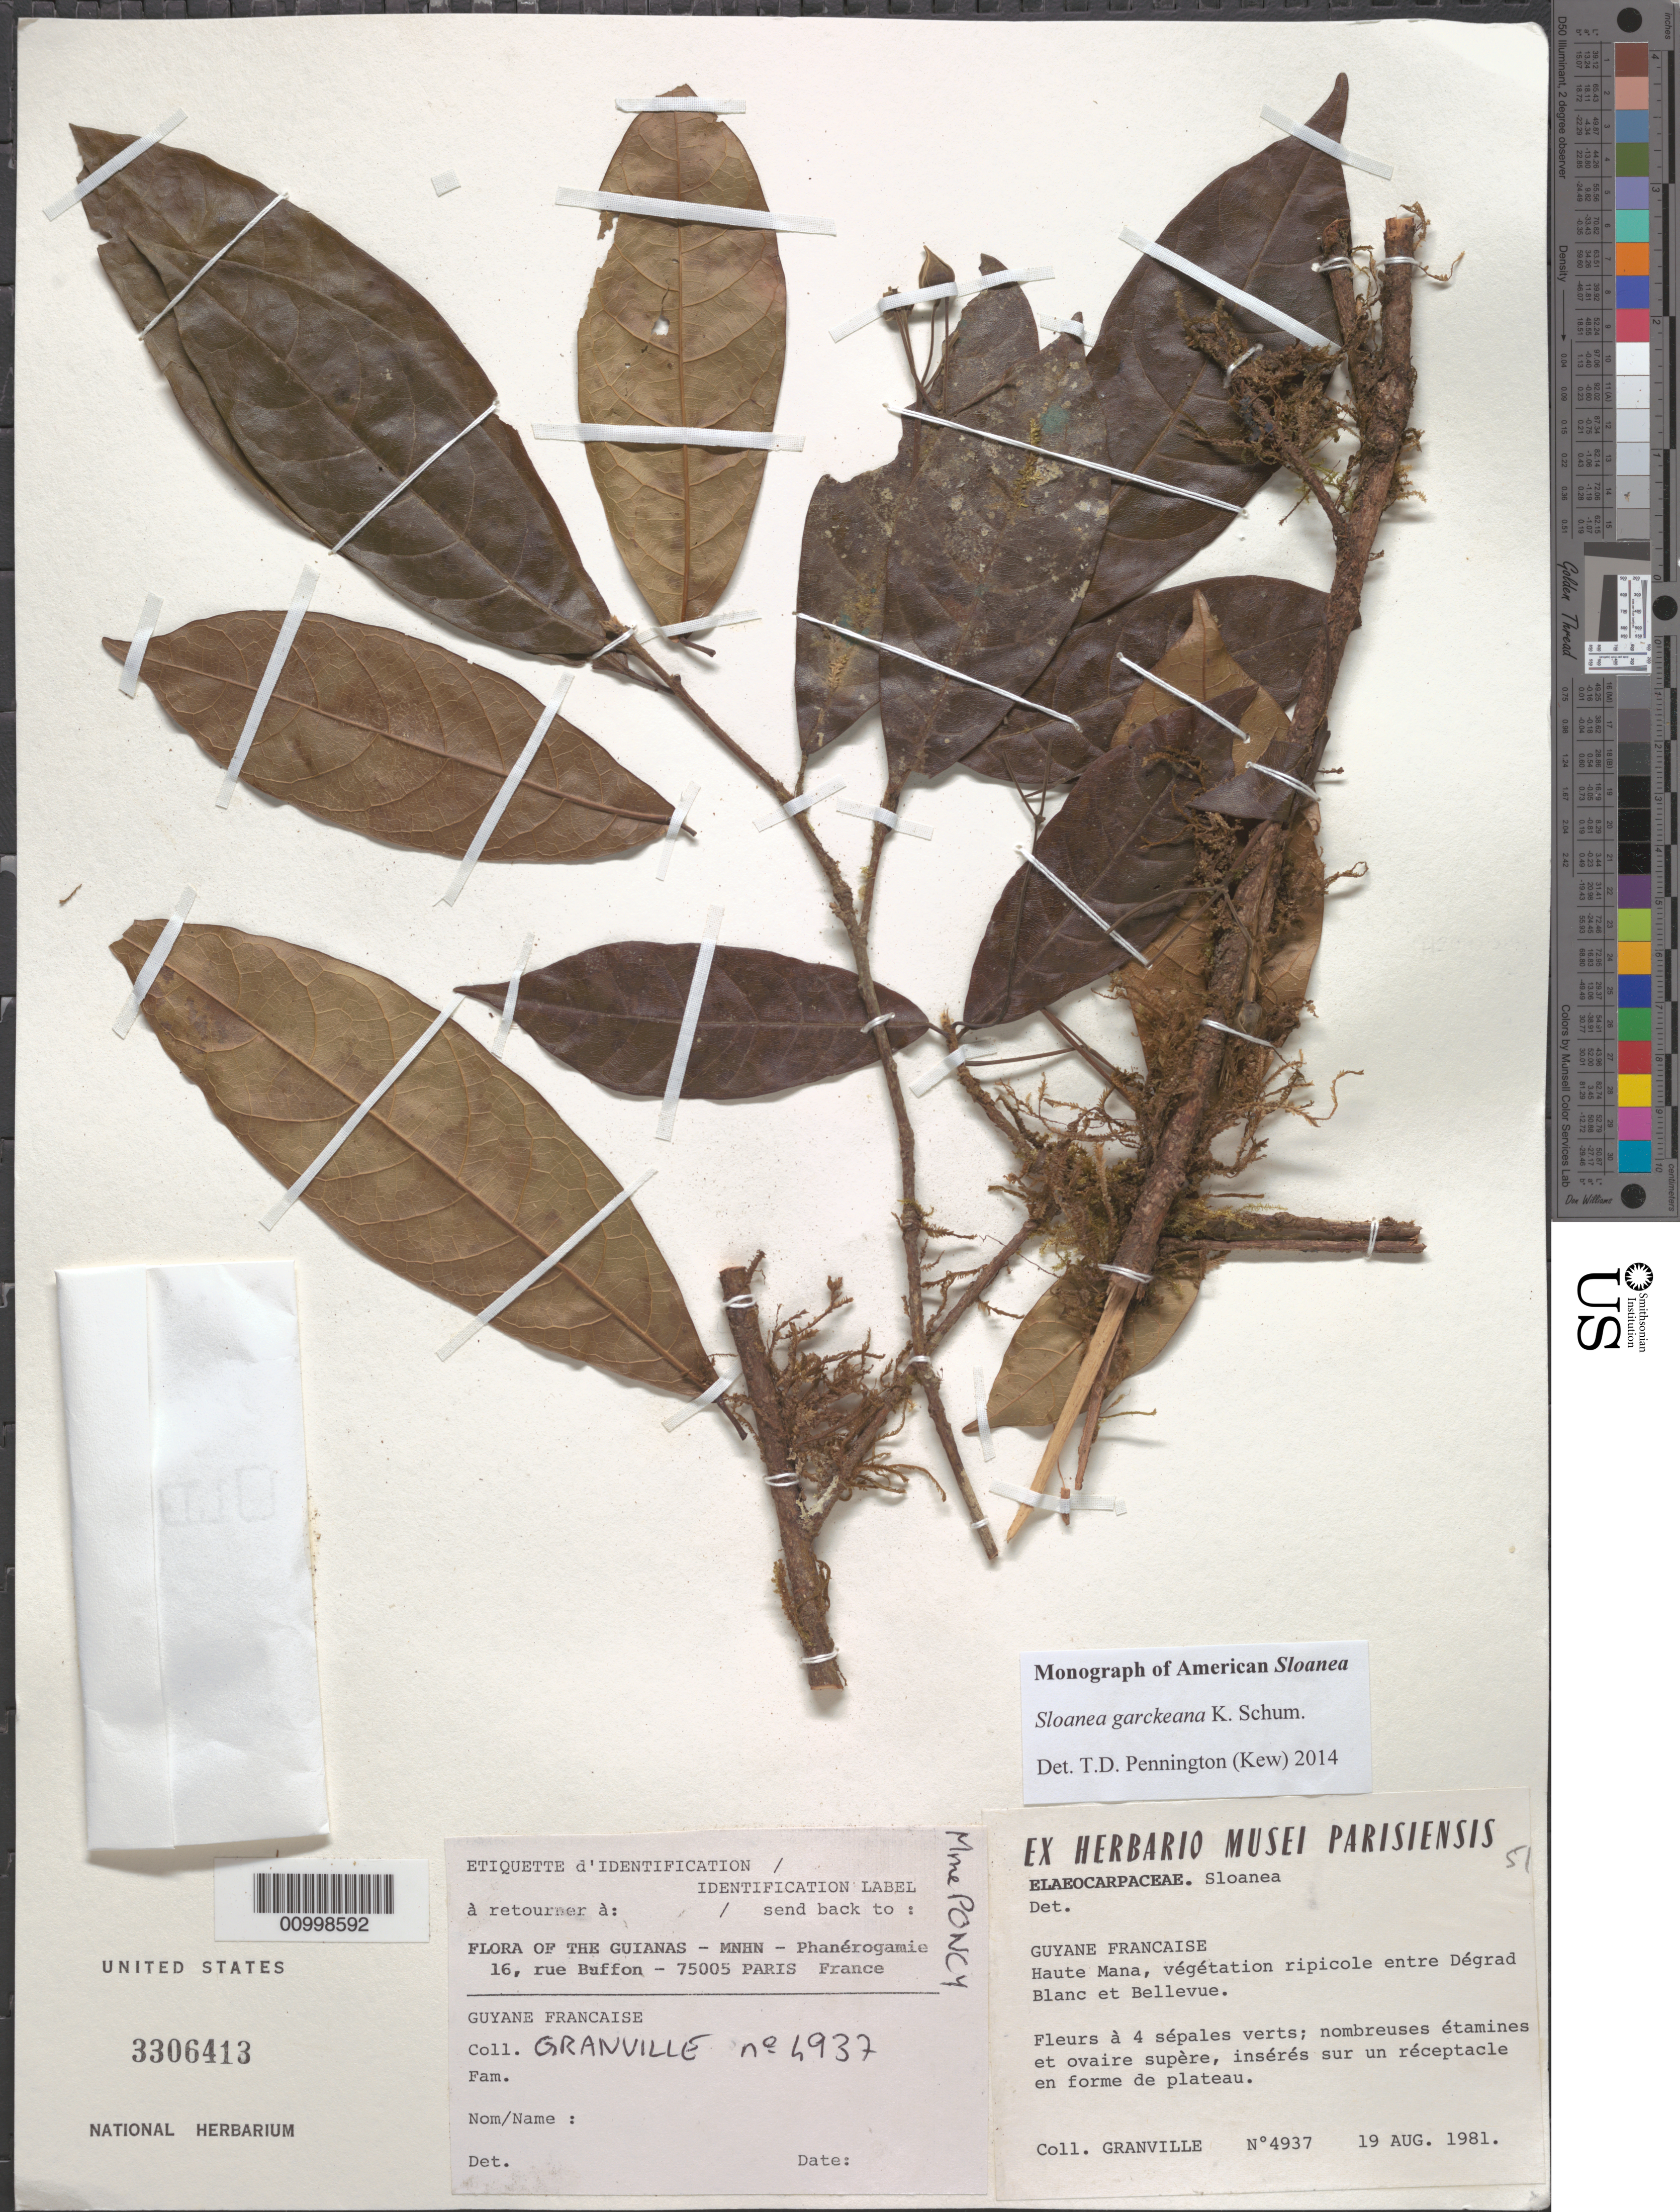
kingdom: Plantae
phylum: Tracheophyta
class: Magnoliopsida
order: Oxalidales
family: Elaeocarpaceae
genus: Sloanea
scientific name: Sloanea garckeana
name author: K. Schum.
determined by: Pennington, T. D., (K)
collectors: J.-J. de Granville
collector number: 4937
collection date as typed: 19-Aug-81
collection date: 1981-08-19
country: French Guiana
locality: Haute Mana, entre Dégrad Blanc et Bellevue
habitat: Vegetation ripicole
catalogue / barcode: US 3306413